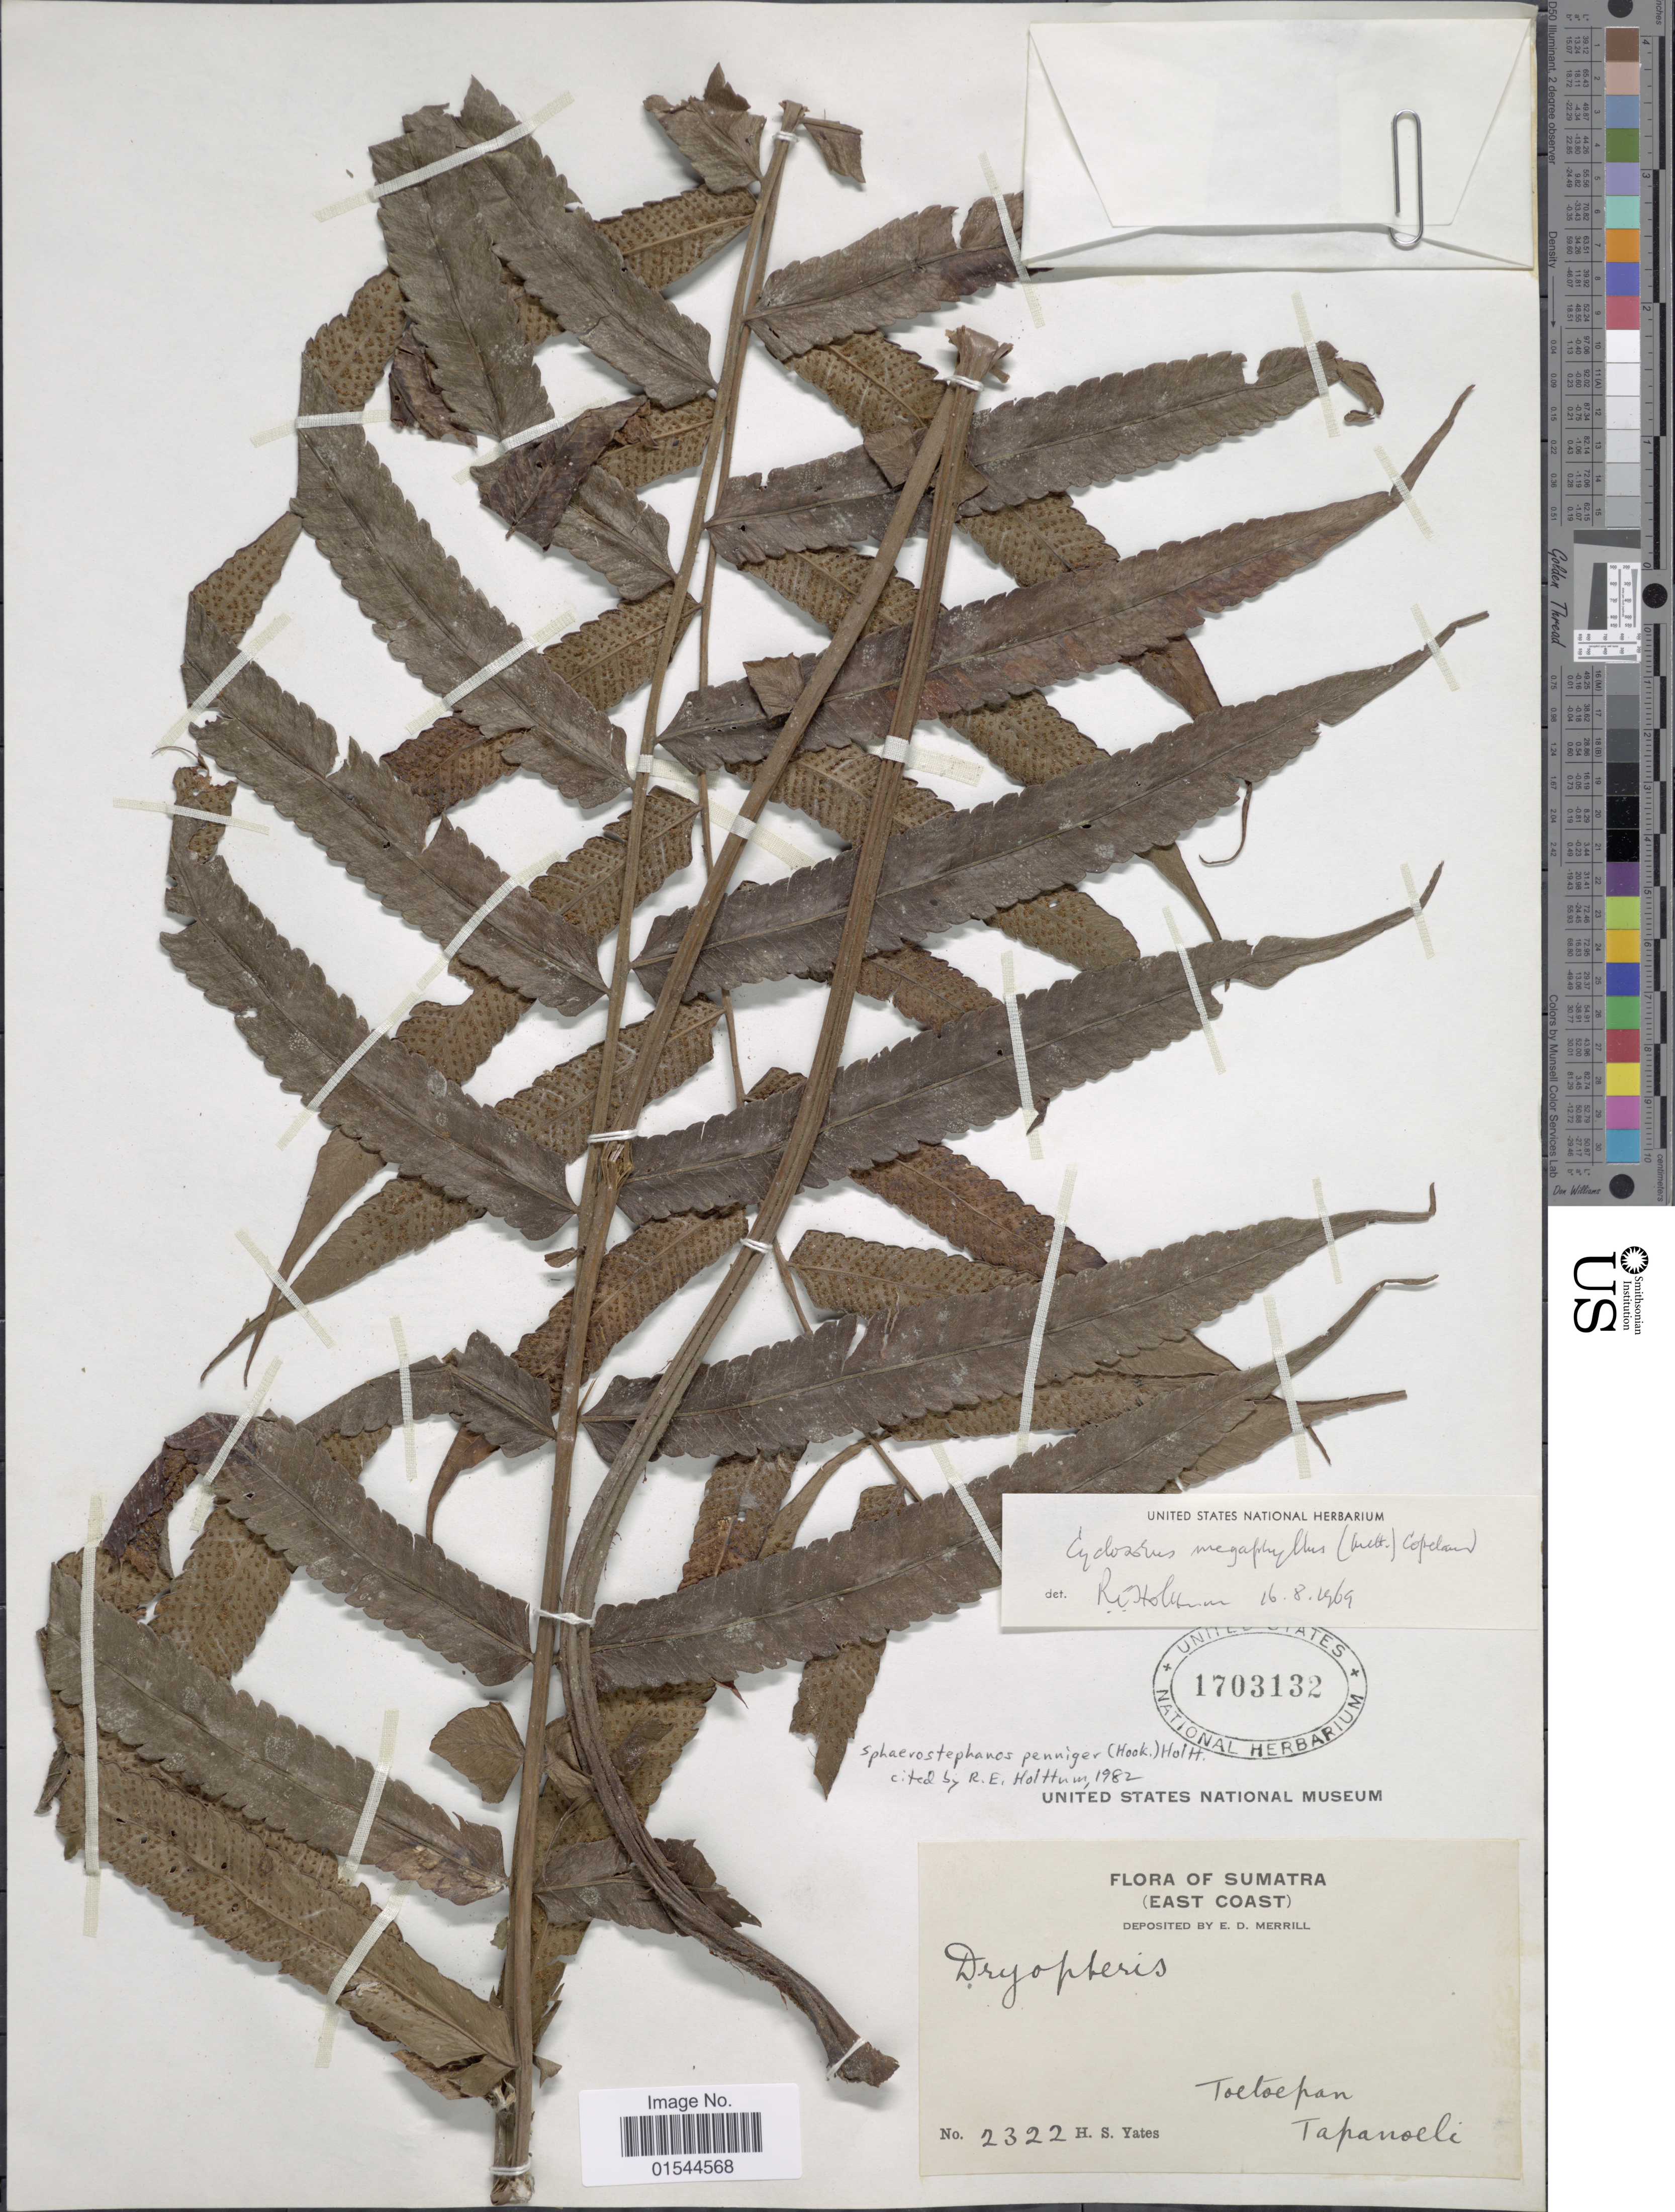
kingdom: Plantae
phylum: Tracheophyta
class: Polypodiopsida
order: Polypodiales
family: Thelypteridaceae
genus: Pneumatopteris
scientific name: Pneumatopteris pennigera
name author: (G. Forst.) Holttum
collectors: H. S. Yates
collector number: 2322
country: Indonesia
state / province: Sumatra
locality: Sumatra, East Coast, Toctocpan, Tapanoeli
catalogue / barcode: US 1703132